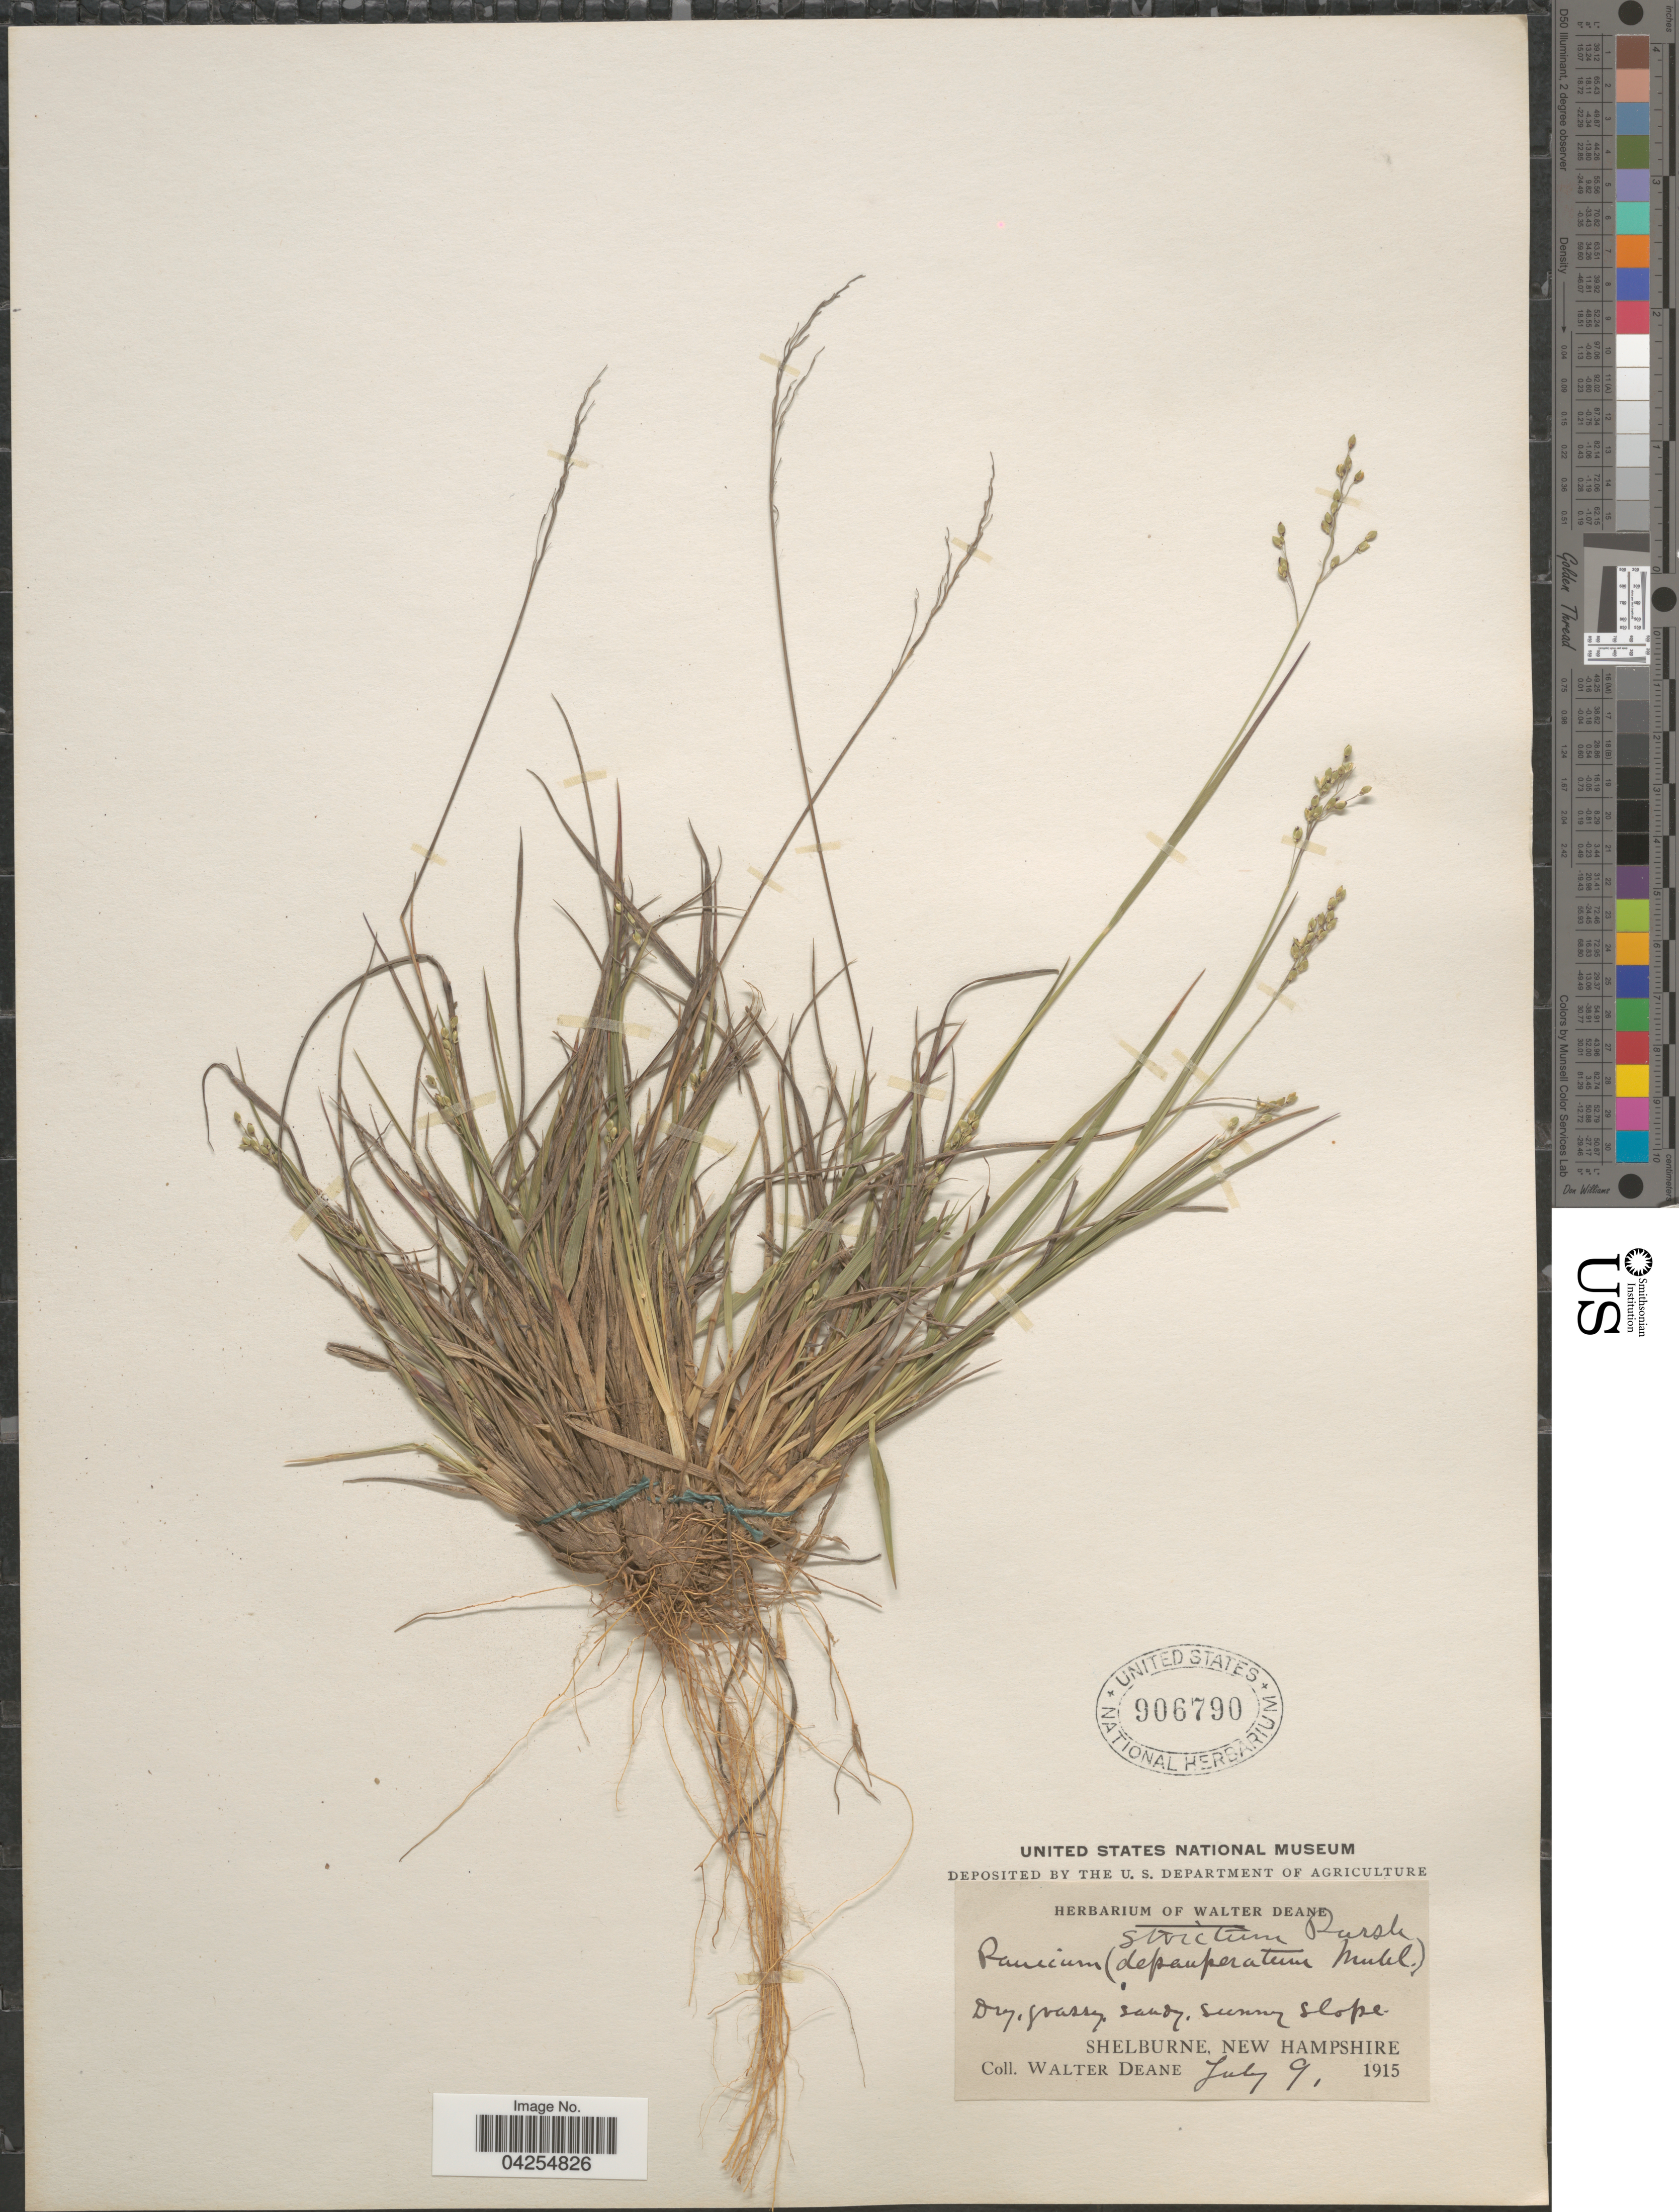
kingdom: Plantae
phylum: Tracheophyta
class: Liliopsida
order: Poales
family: Poaceae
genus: Dichanthelium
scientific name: Dichanthelium depauperatum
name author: (Muhl.) Gould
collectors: W. Deane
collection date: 1915-07-09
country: United States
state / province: New Hampshire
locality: Shelburne.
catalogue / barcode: US 906790